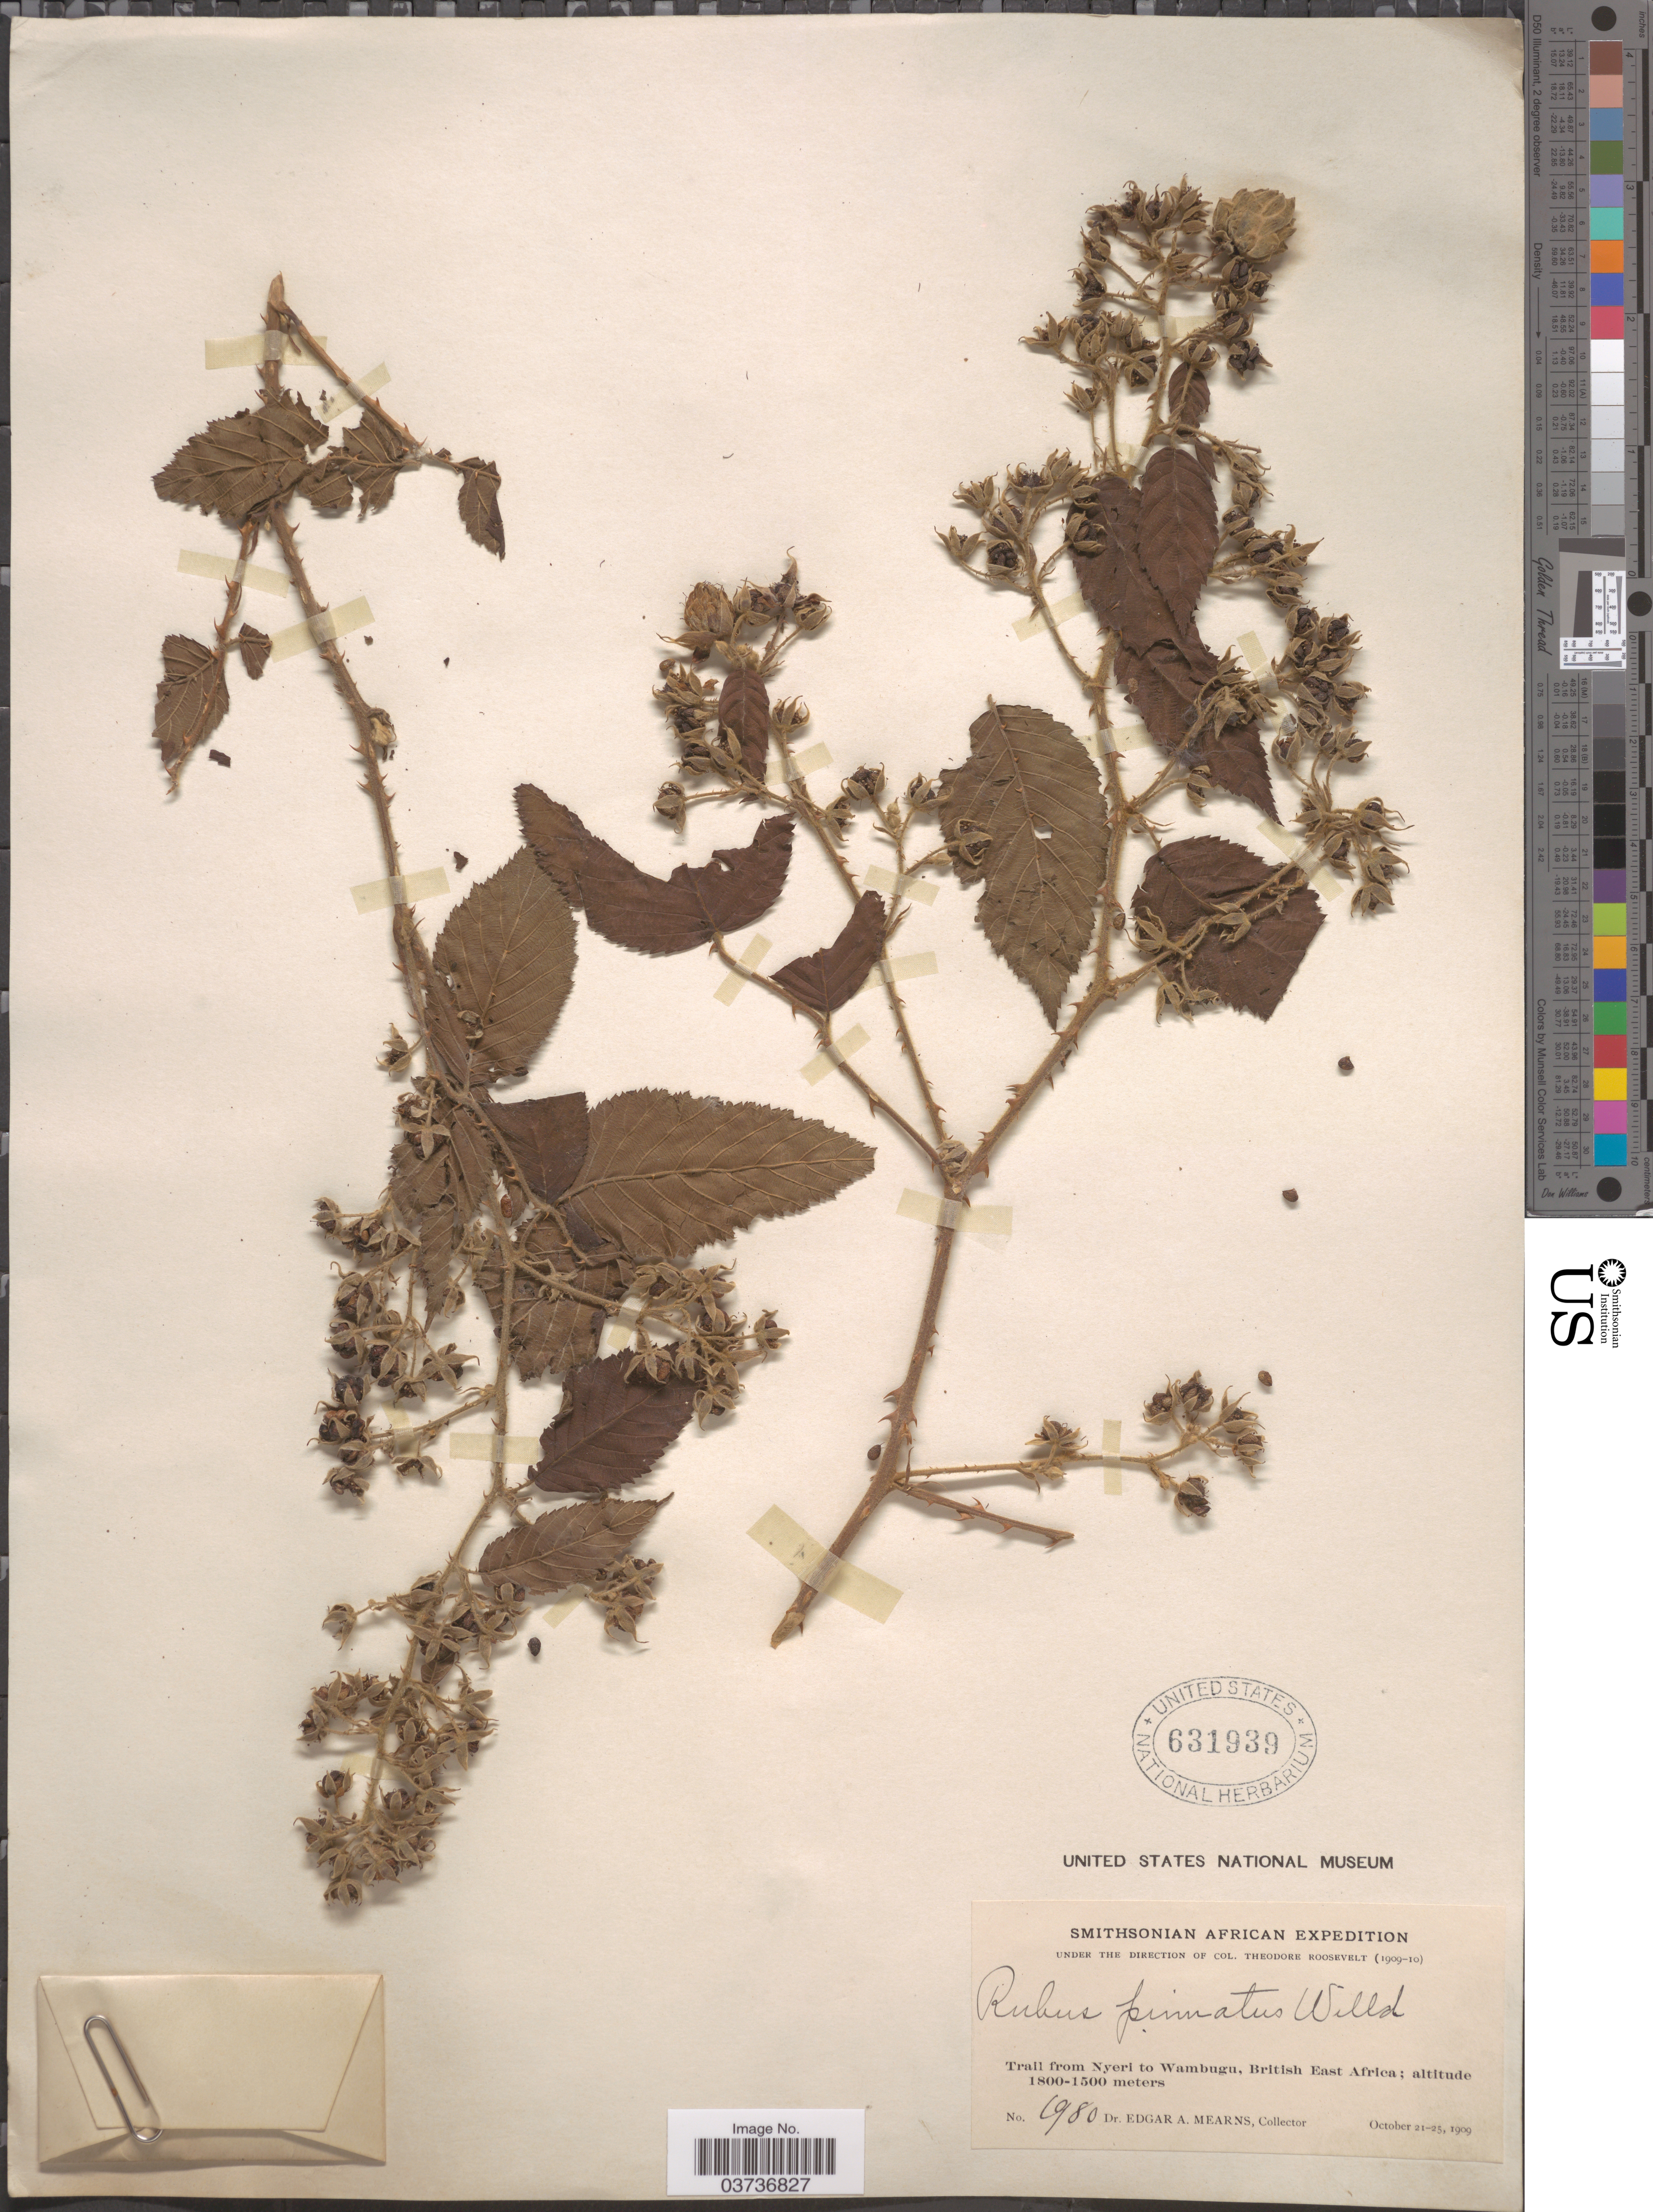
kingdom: Plantae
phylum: Tracheophyta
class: Magnoliopsida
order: Rosales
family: Rosaceae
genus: Rubus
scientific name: Rubus pinnatus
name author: Willd.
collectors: E. A. Mearns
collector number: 1980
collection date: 1909-10-21/1909-10-25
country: Kenya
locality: Trail from Nyeri to Wambugu, British East Africa.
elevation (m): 1500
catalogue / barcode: US 631939